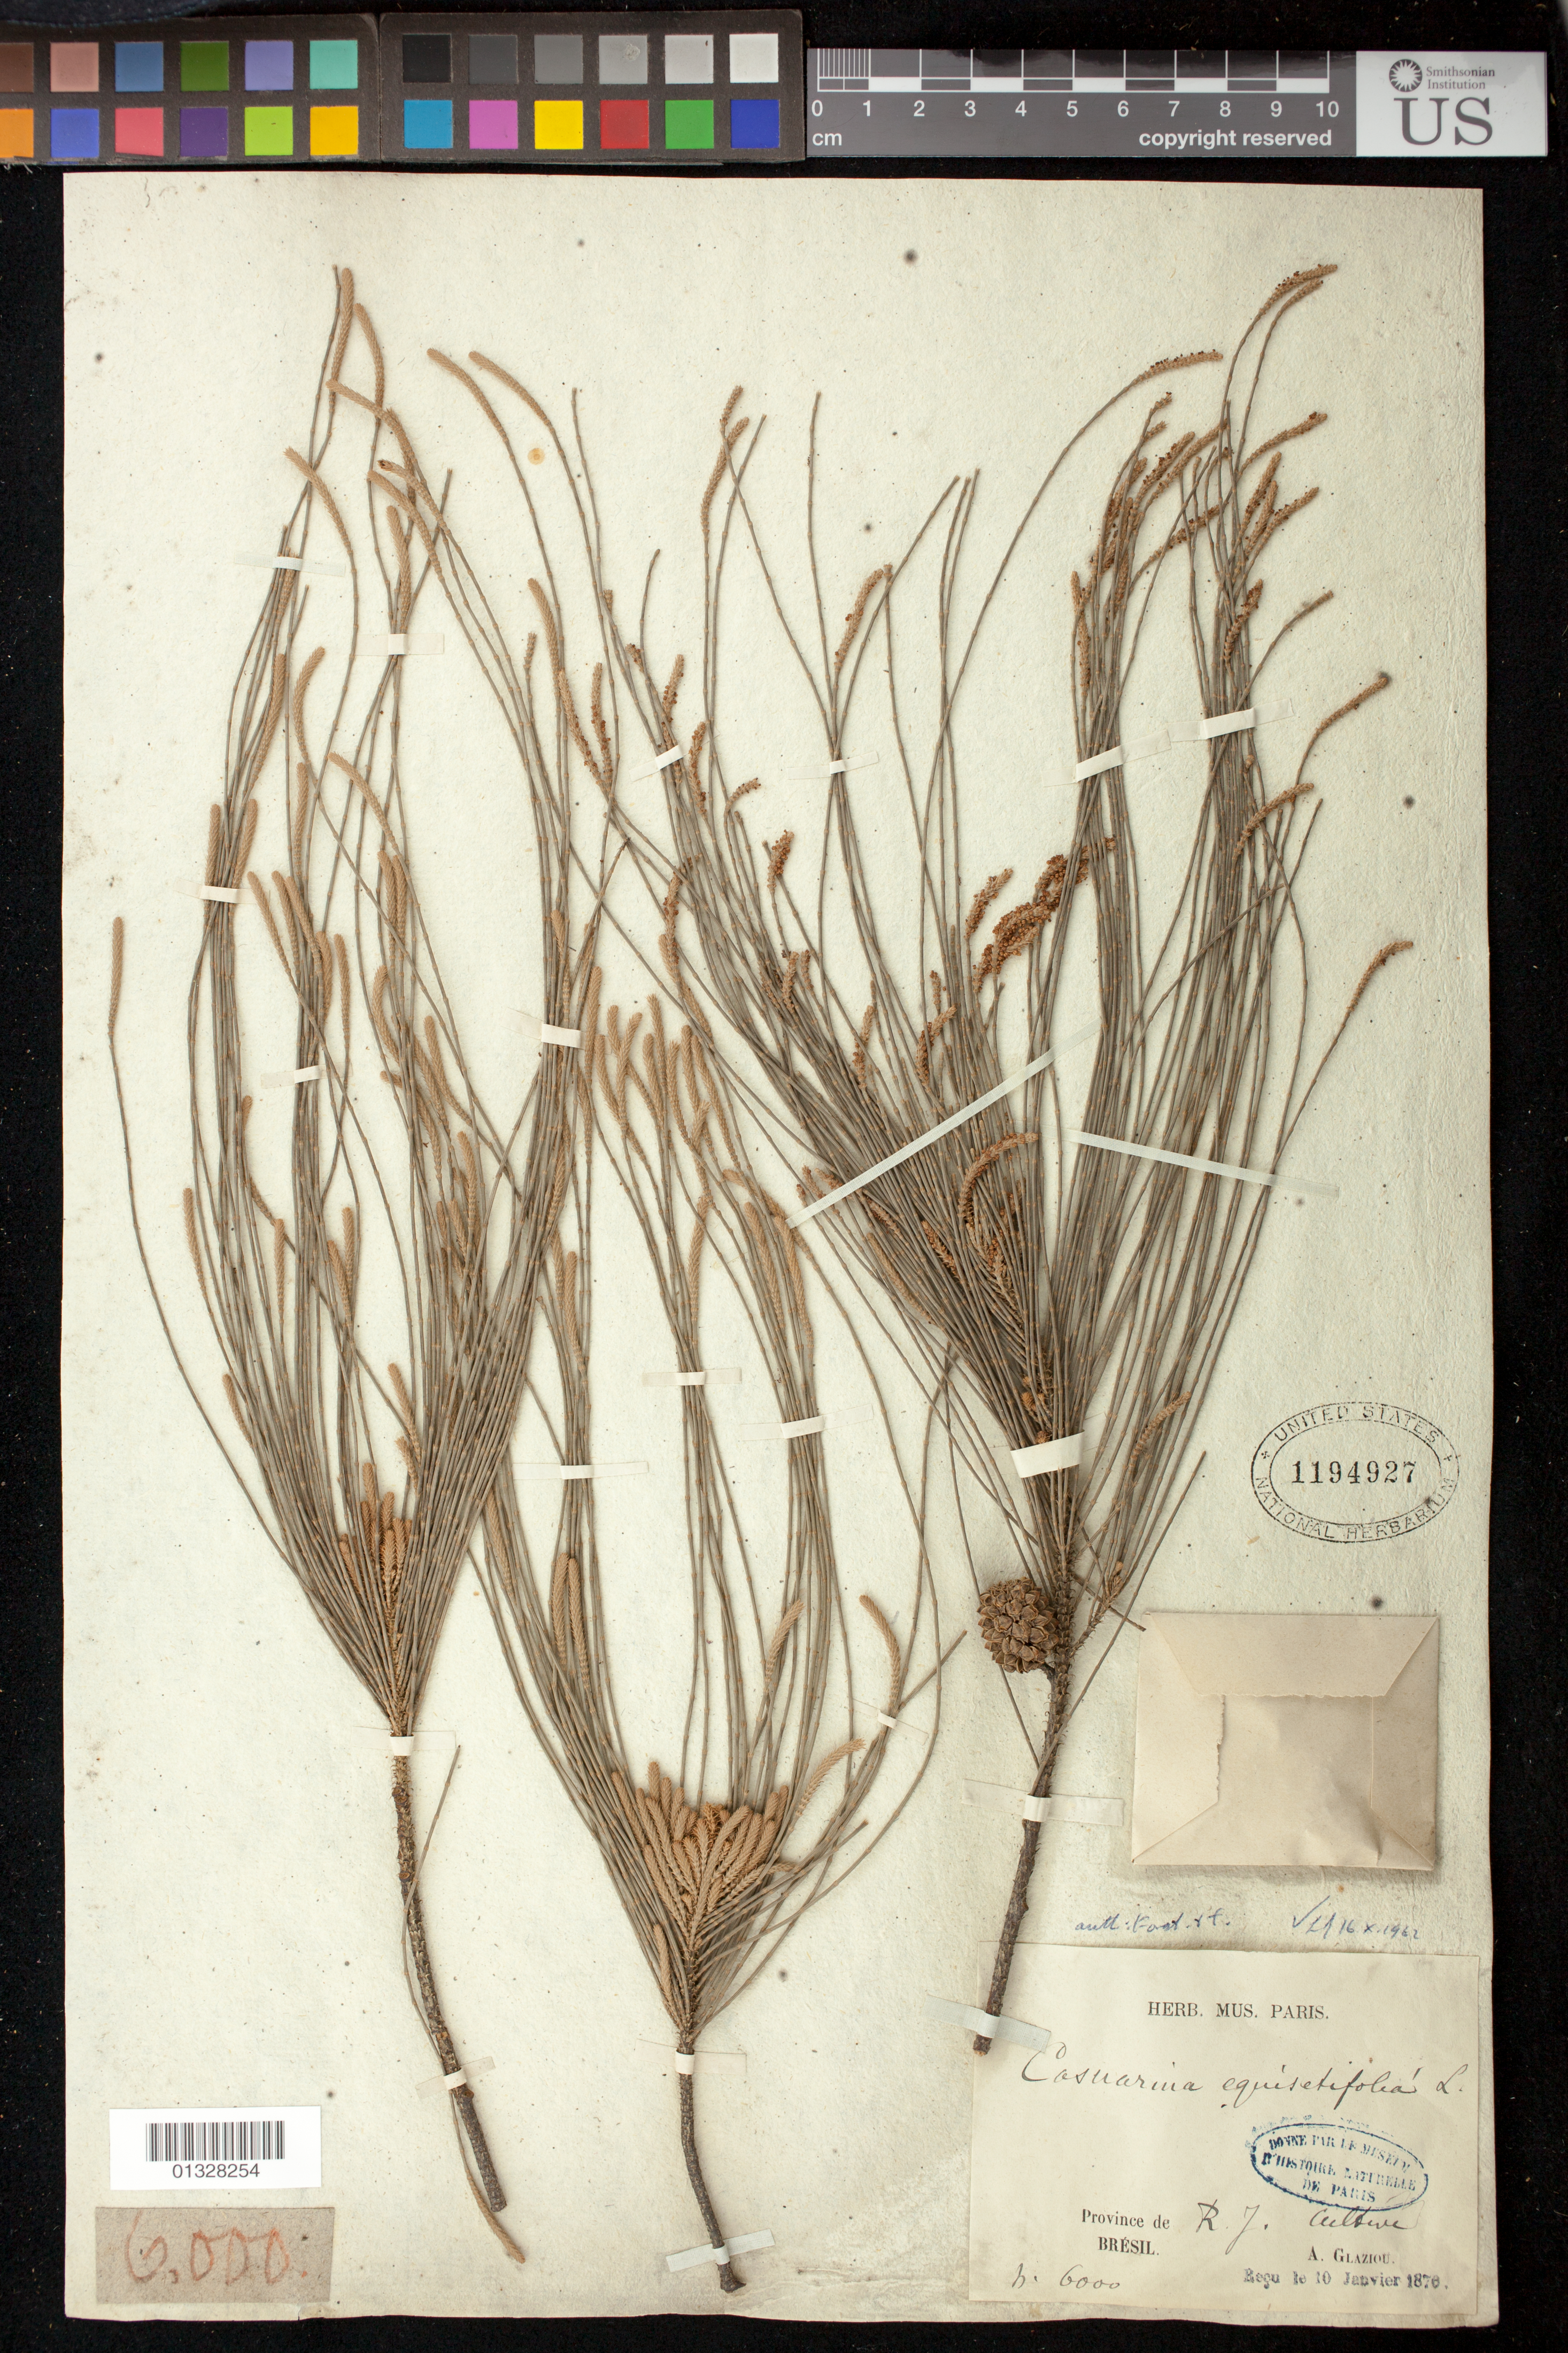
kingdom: Plantae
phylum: Tracheophyta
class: Magnoliopsida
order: Fagales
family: Casuarinaceae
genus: Casuarina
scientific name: Casuarina equisetifolia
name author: L.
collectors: A. F. M. Glaziou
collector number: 6000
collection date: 1914-06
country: Brazil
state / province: Rio de Janeiro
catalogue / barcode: US 1194927